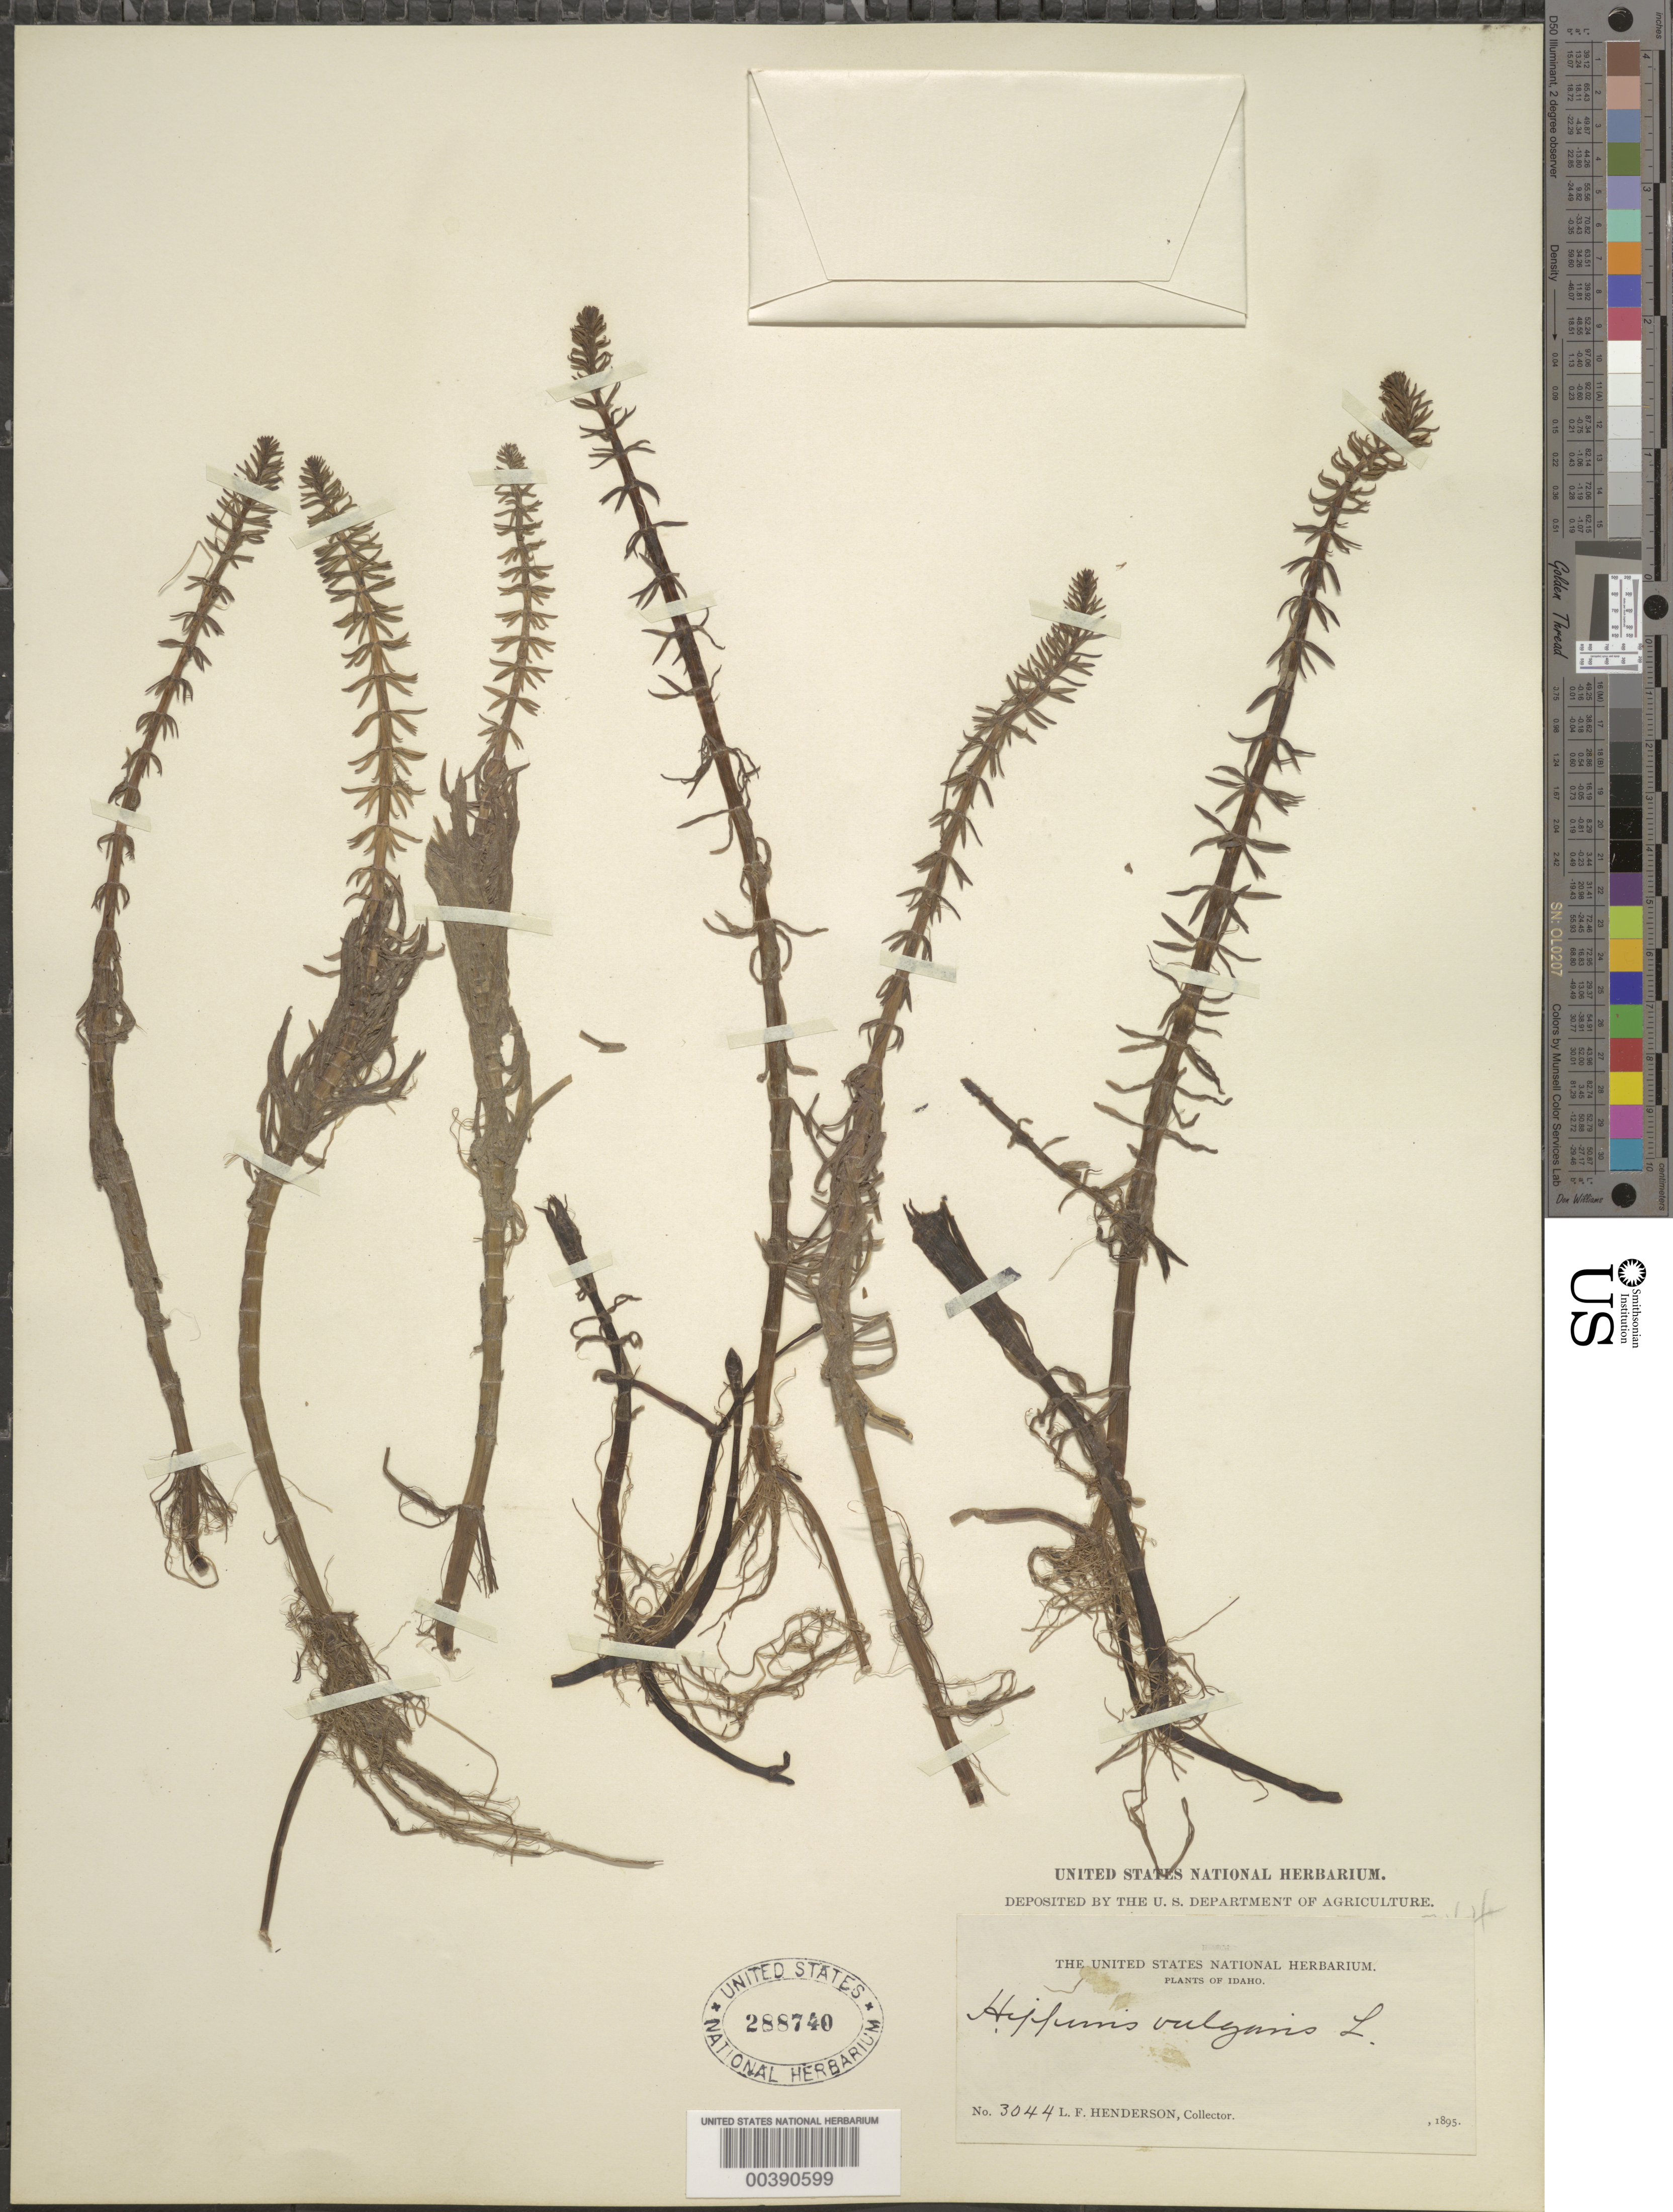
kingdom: Plantae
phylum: Tracheophyta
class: Magnoliopsida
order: Lamiales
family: Plantaginaceae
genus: Hippuris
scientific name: Hippuris vulgaris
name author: L.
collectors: L. F. Henderson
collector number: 3044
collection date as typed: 1895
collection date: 1895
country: United States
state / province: Idaho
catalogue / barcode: US 288740